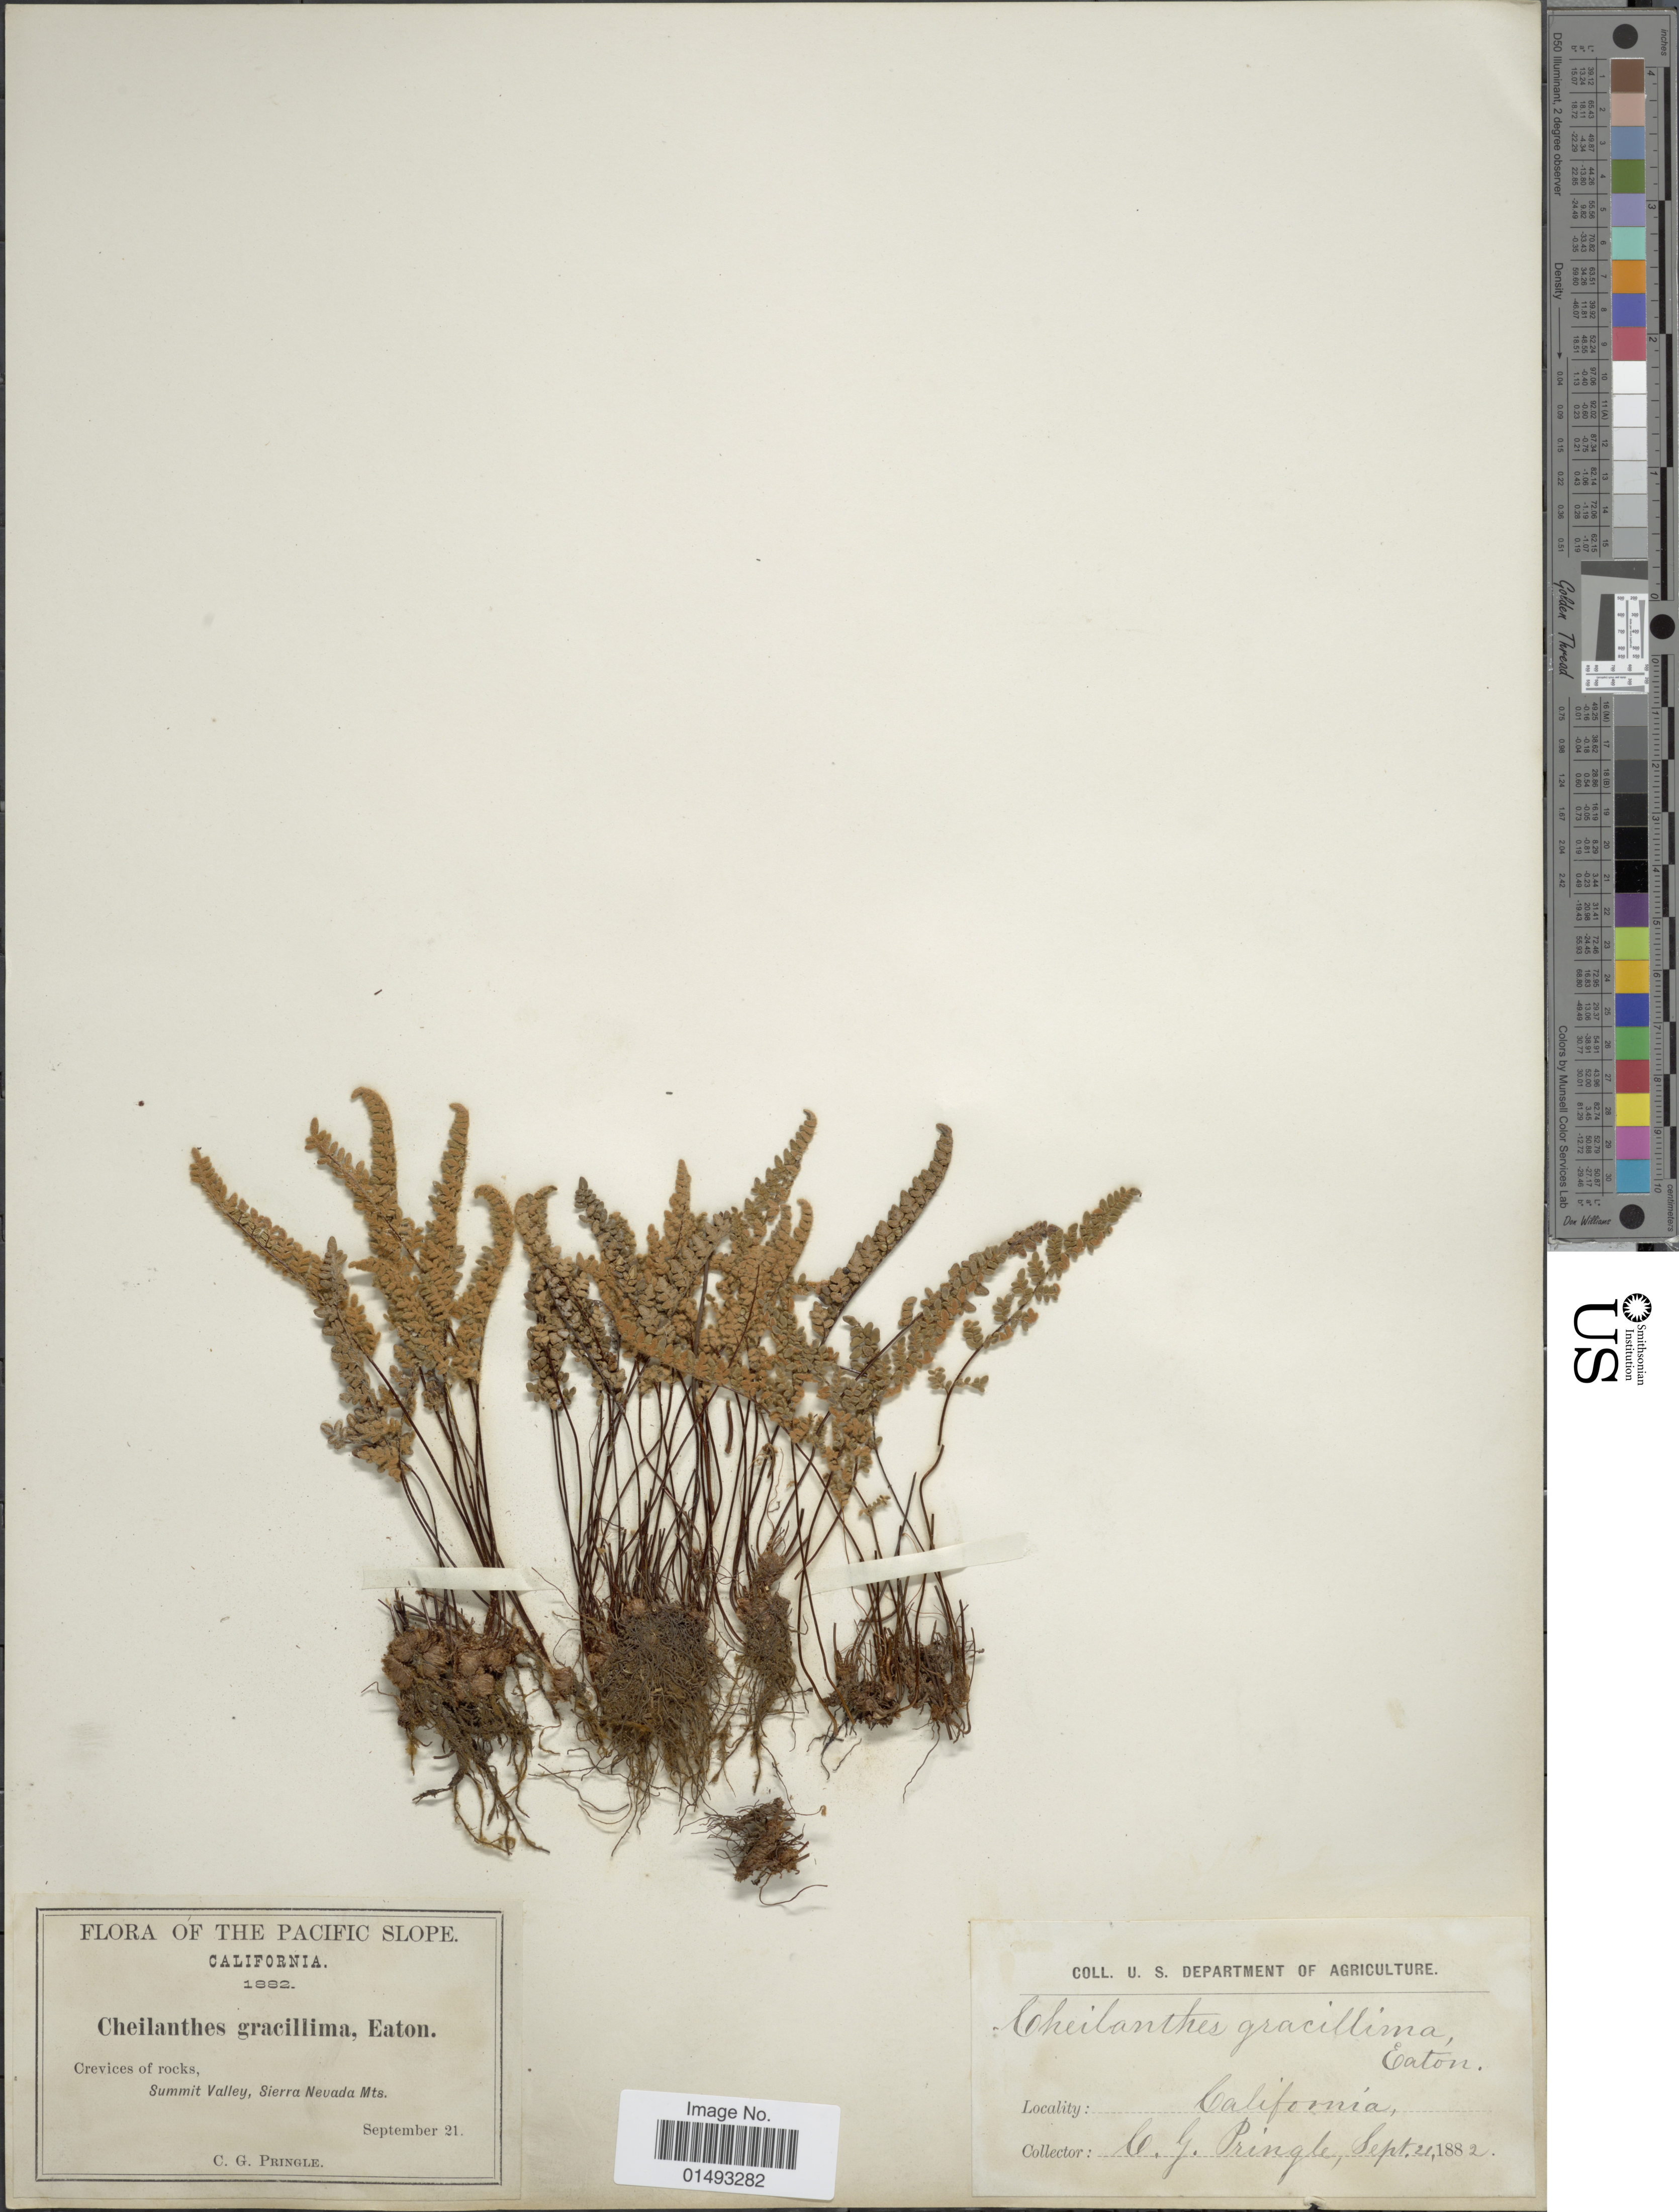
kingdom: Plantae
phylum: Tracheophyta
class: Polypodiopsida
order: Polypodiales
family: Pteridaceae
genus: Myriopteris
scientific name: Myriopteris gracillima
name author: (D.C. Eaton) J. Sm.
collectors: C. G. Pringle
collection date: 1882-09-21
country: United States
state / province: California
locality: The Pacific Slope, Crevices of rocks, Summit Valley, Sierra Nevada Mts